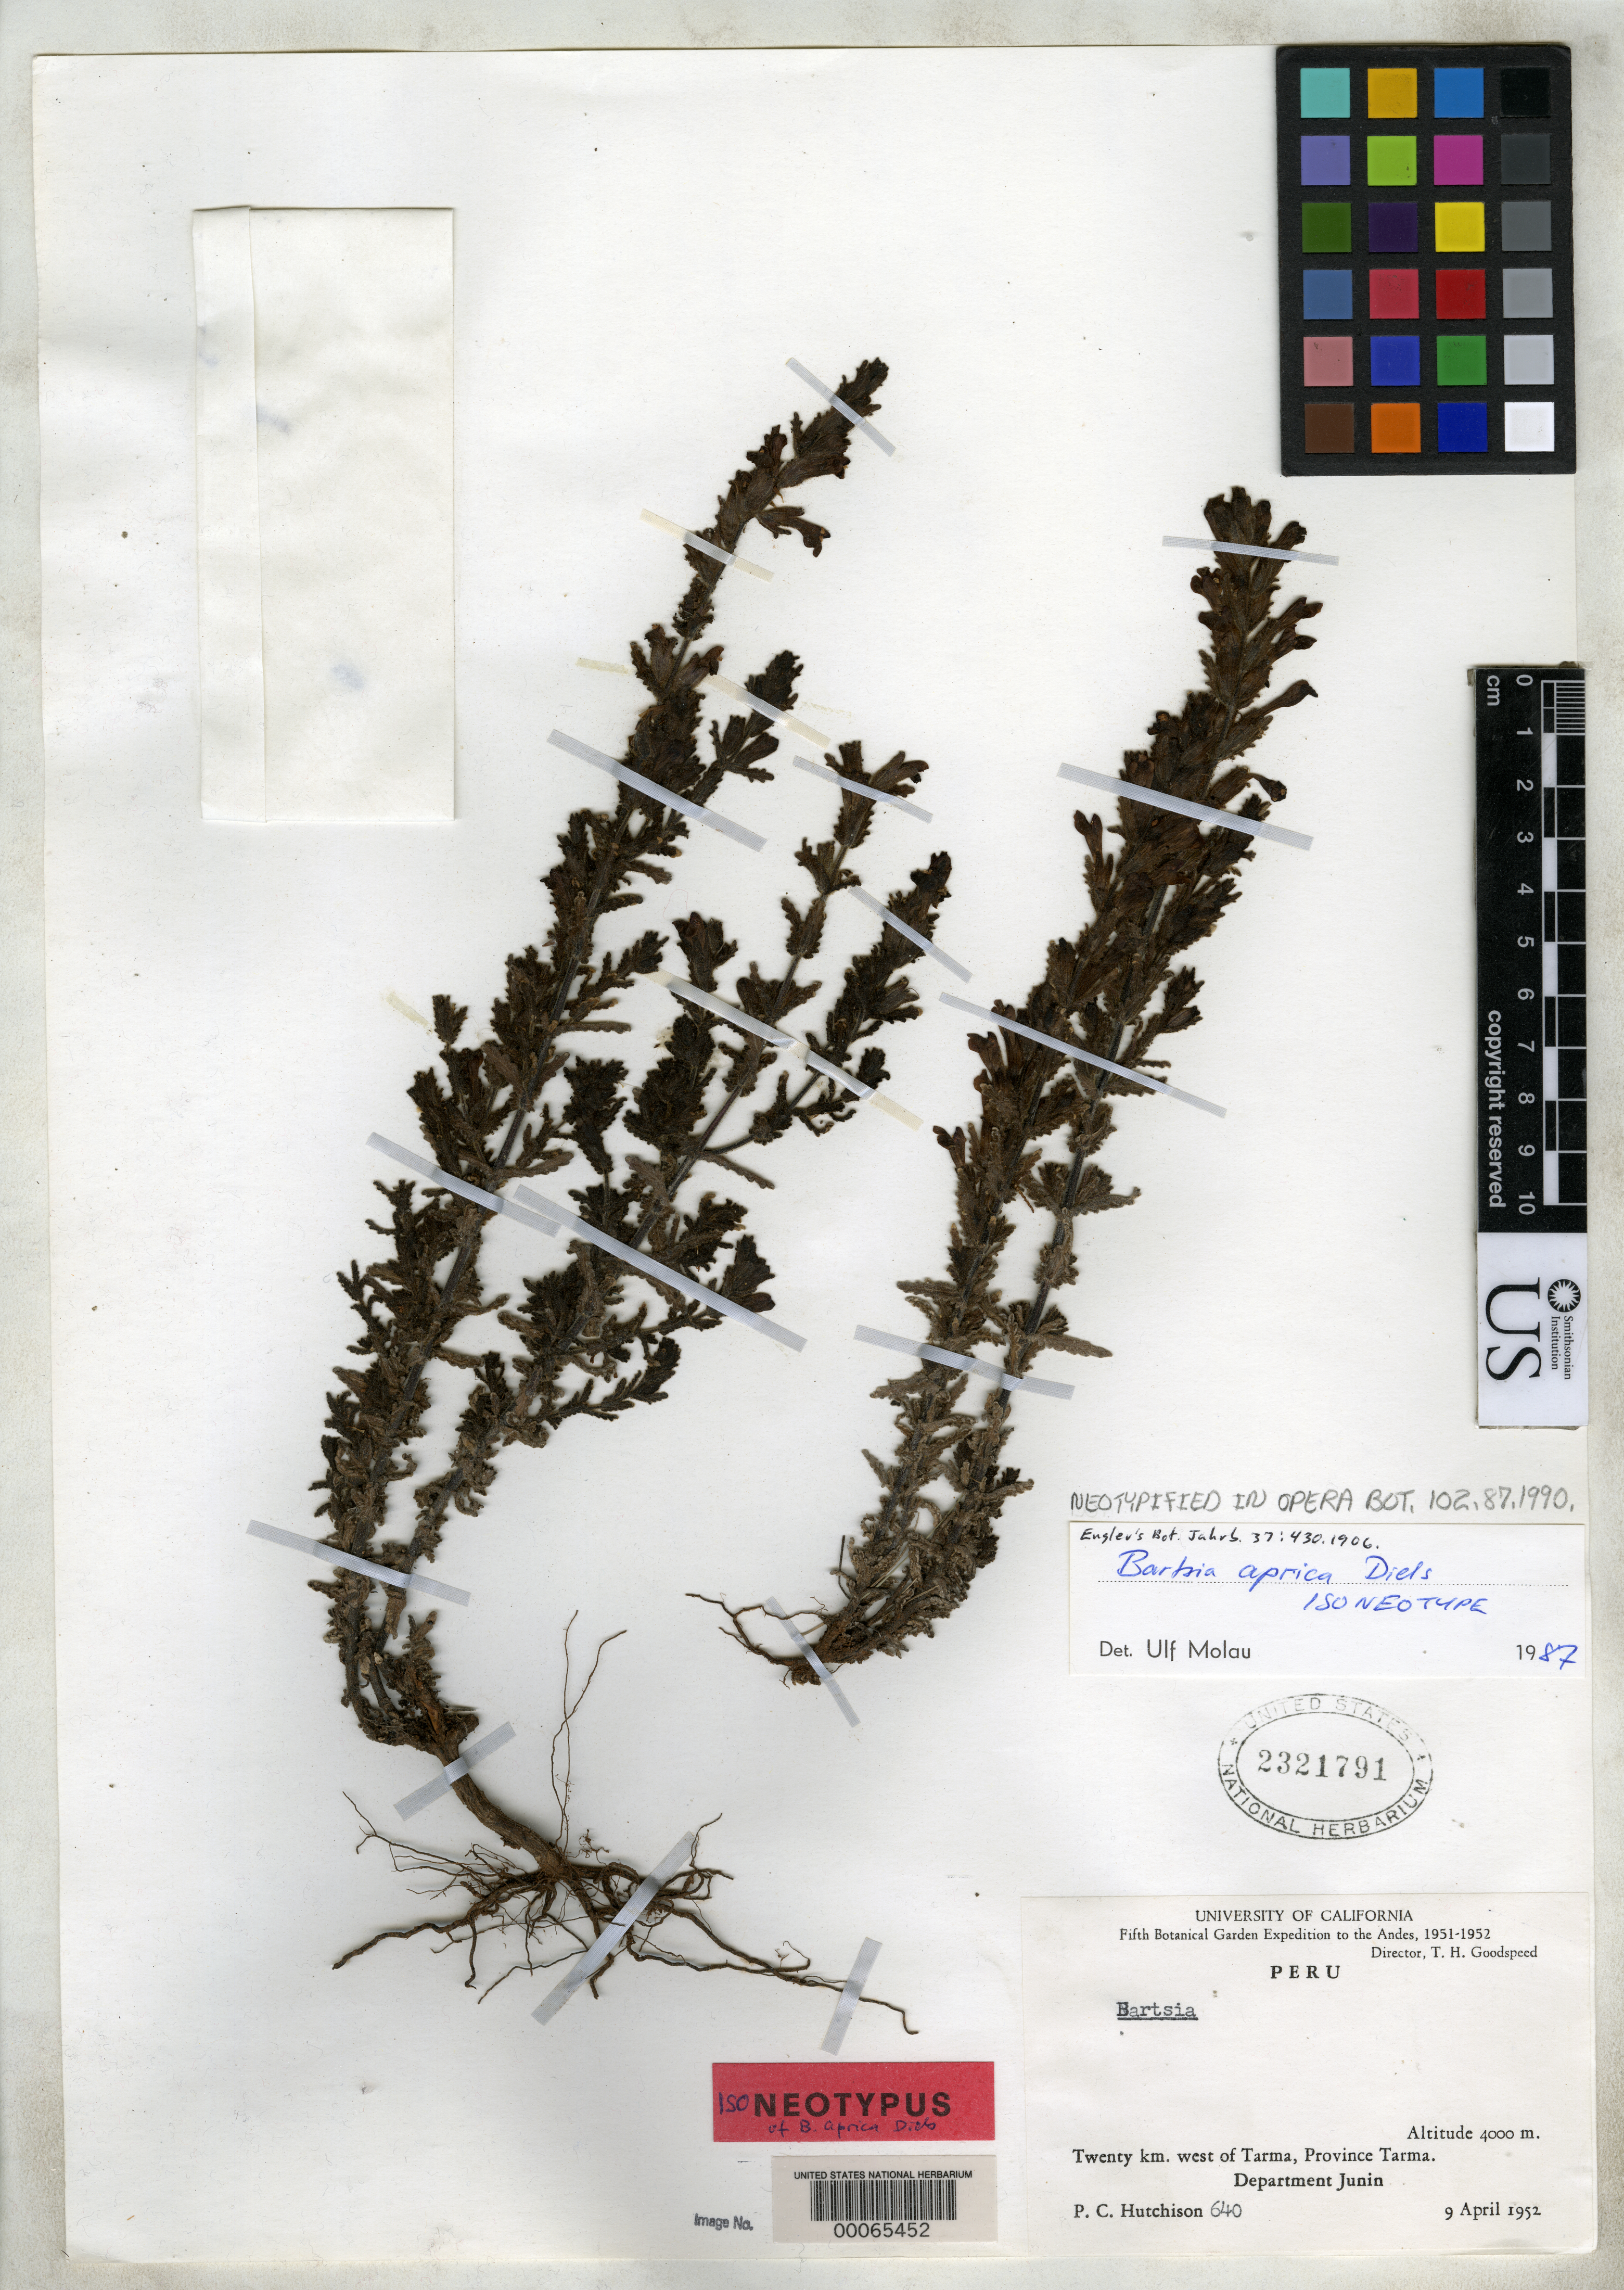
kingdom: Plantae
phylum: Tracheophyta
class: Magnoliopsida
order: Lamiales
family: Orobanchaceae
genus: Bartsia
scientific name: Bartsia aprica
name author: Diels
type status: Isoneotype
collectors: P. C. Hutchison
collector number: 640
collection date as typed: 09 Apr 1952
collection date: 1952-04-09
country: Peru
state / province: Junín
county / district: Tarma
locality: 20 km W of Tarma.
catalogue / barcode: US 2321791